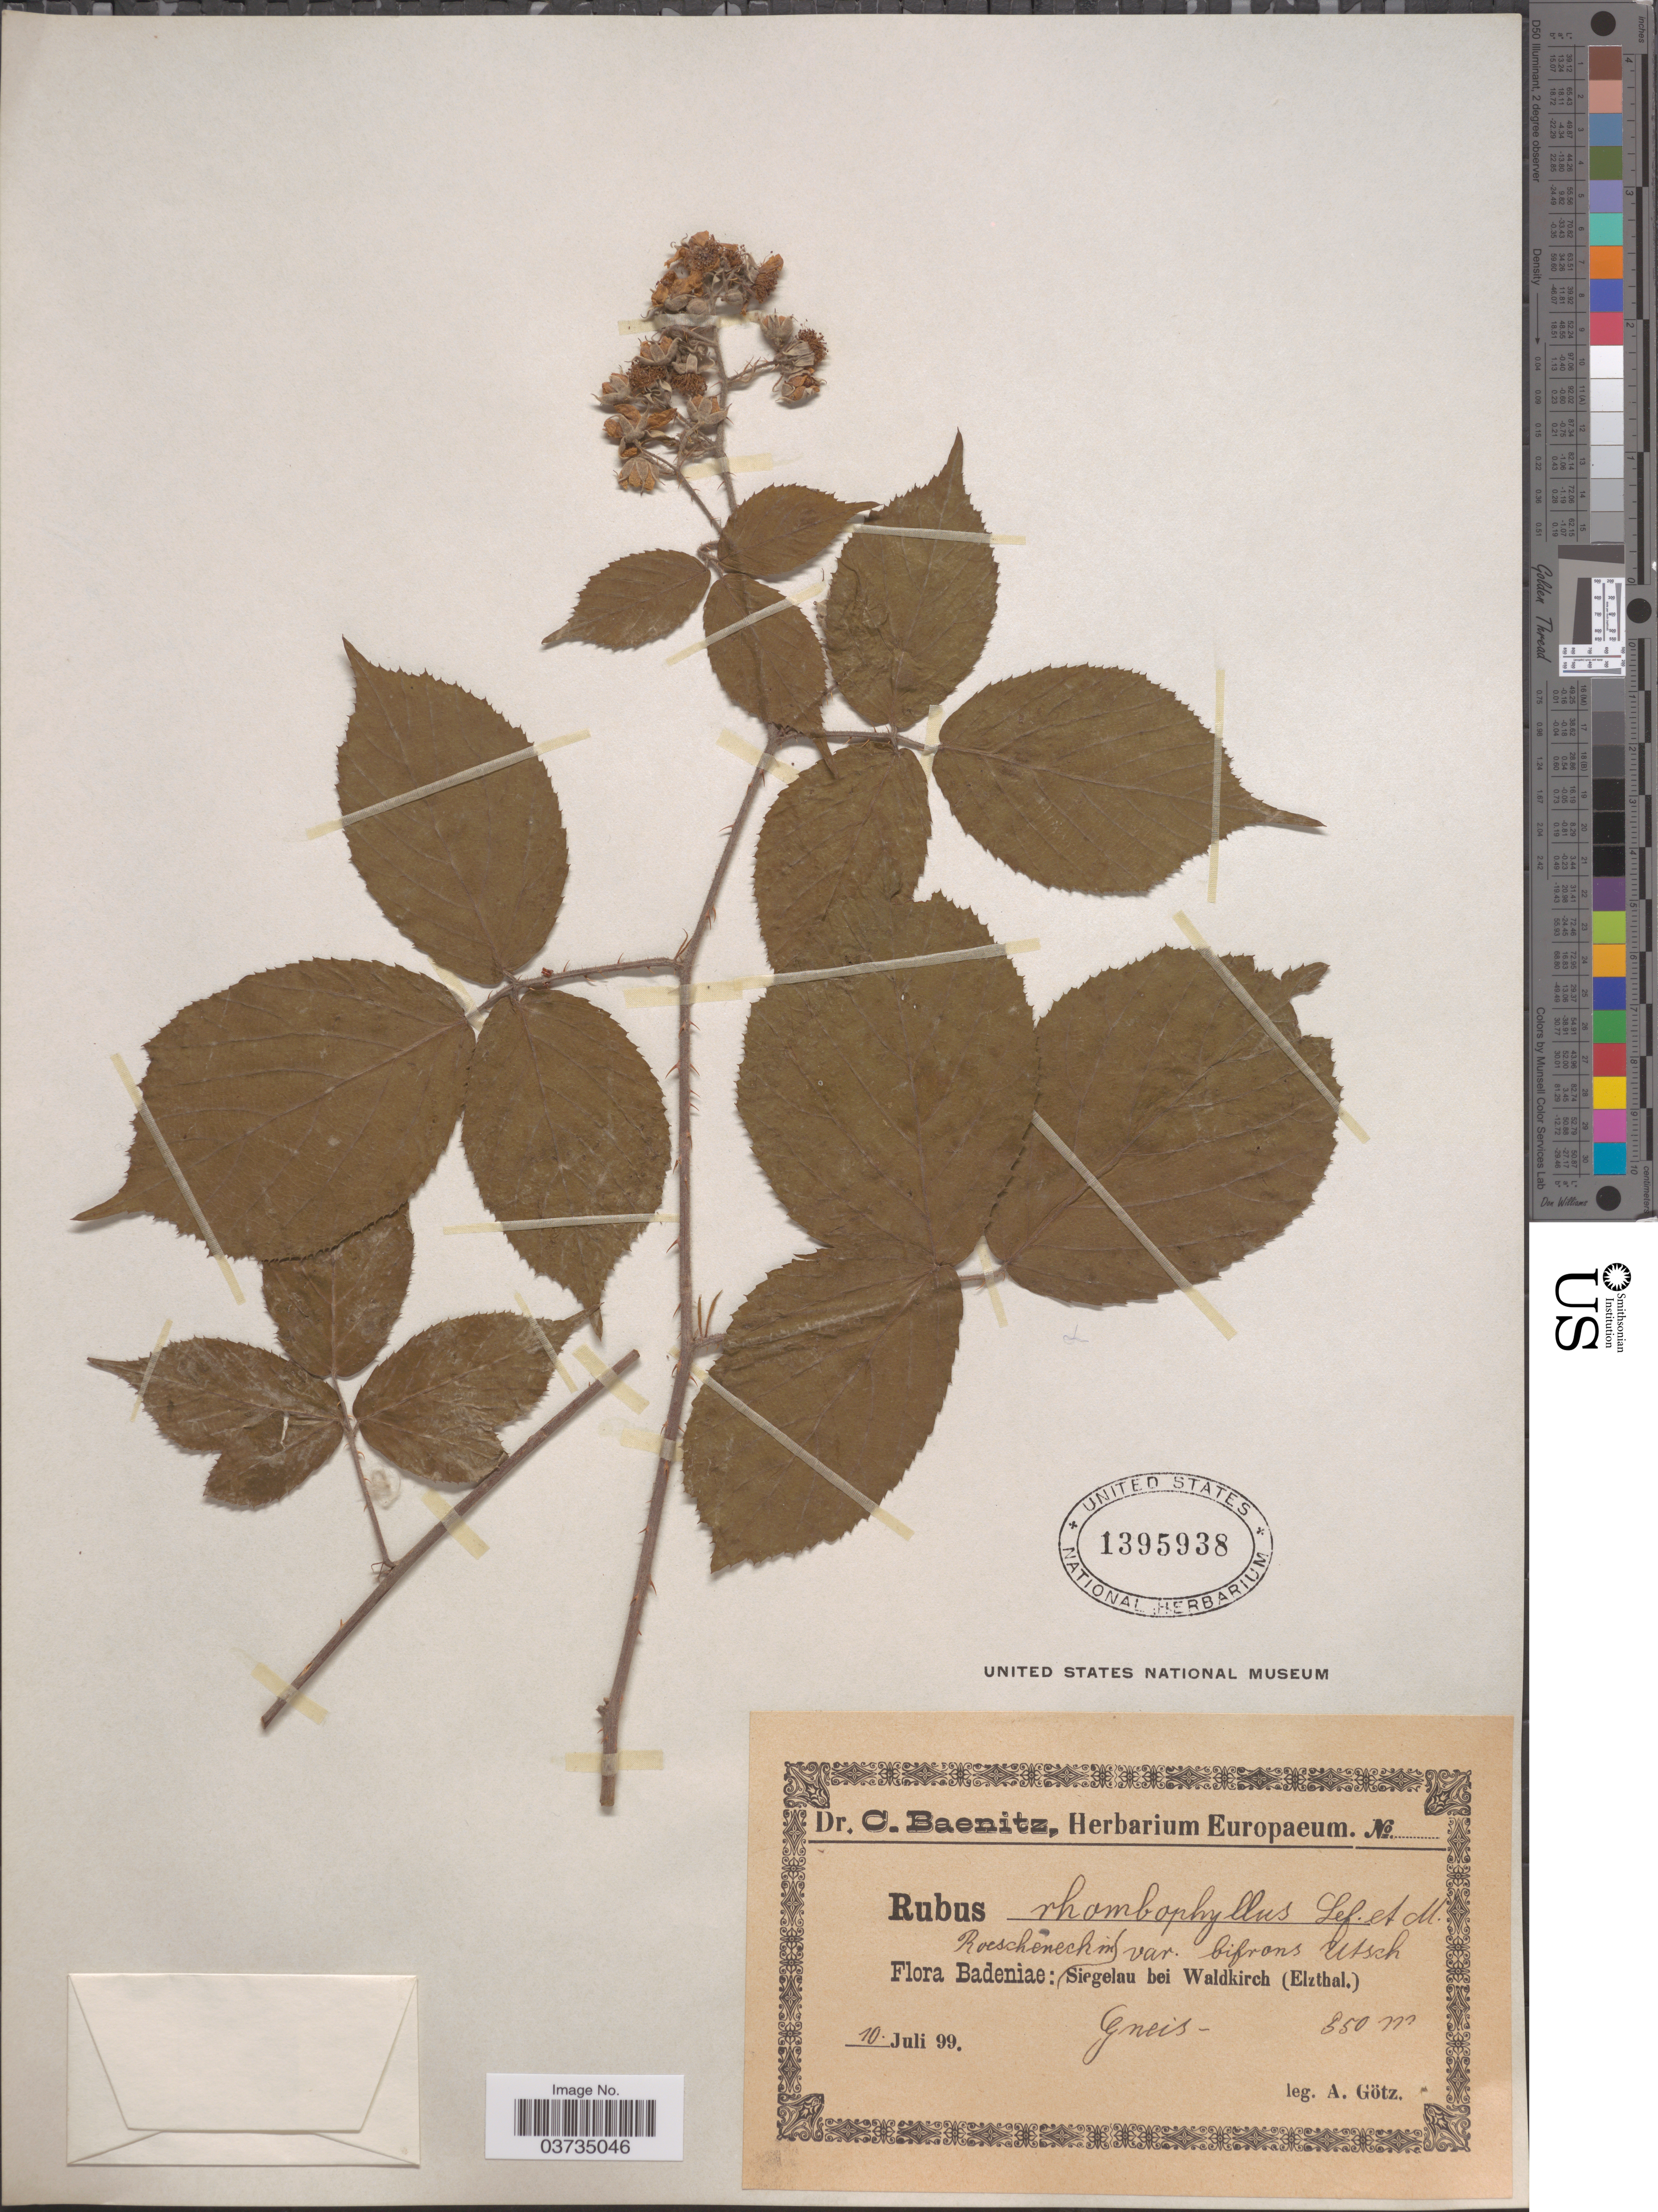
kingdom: Plantae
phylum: Tracheophyta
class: Magnoliopsida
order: Rosales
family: Rosaceae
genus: Rubus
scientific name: Rubus rhombophyllus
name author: P.J. Müll. & Lefèvre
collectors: A. Götz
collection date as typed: Transcribed d/m/y: 10/7/99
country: Germany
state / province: Baden-Württemberg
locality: Badeniae: Roescheneck in Siegelau bei Waldkirch (Elzthal).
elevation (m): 350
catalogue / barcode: US 1395938